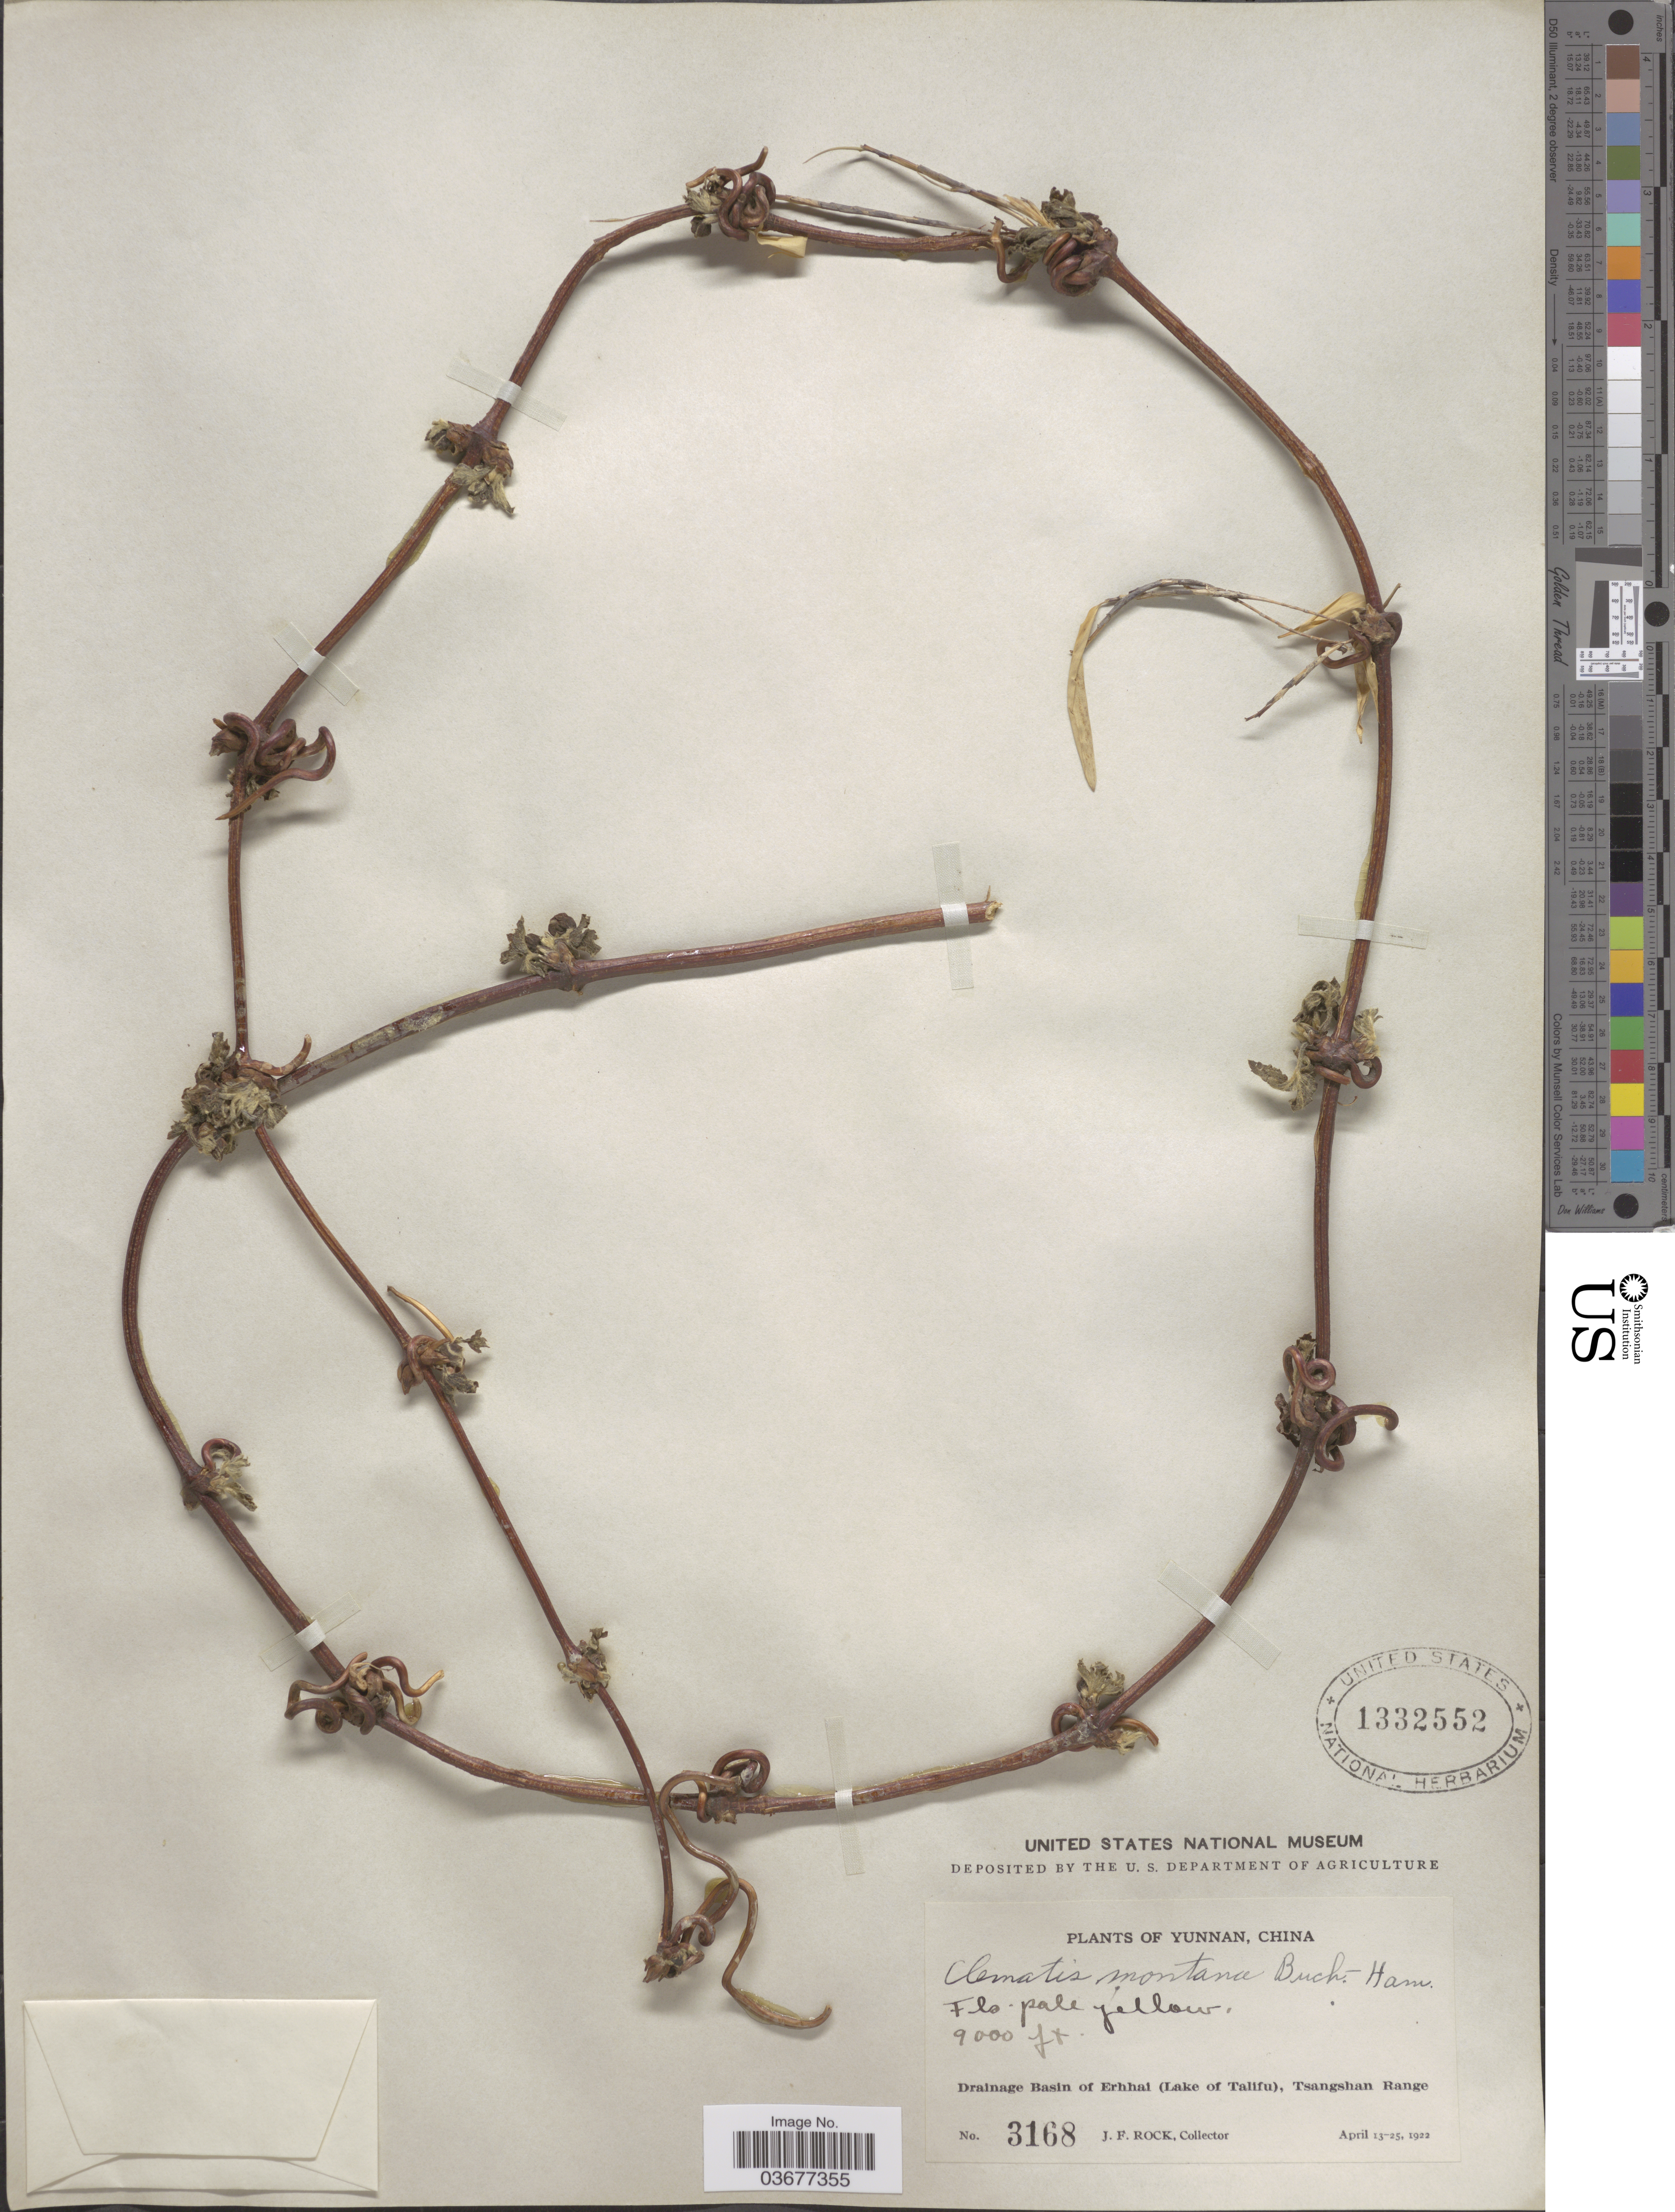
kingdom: Plantae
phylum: Tracheophyta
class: Magnoliopsida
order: Ranunculales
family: Ranunculaceae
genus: Clematis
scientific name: Clematis montana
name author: Buch.-Ham. ex DC.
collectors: J. Rock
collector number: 3168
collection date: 1922-04-13/1922-04-25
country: China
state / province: Yunnan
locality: Drainage Basin of Ernhai (Lake of Talifu), Tsangshan Range.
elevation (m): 2743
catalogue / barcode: US 1332552